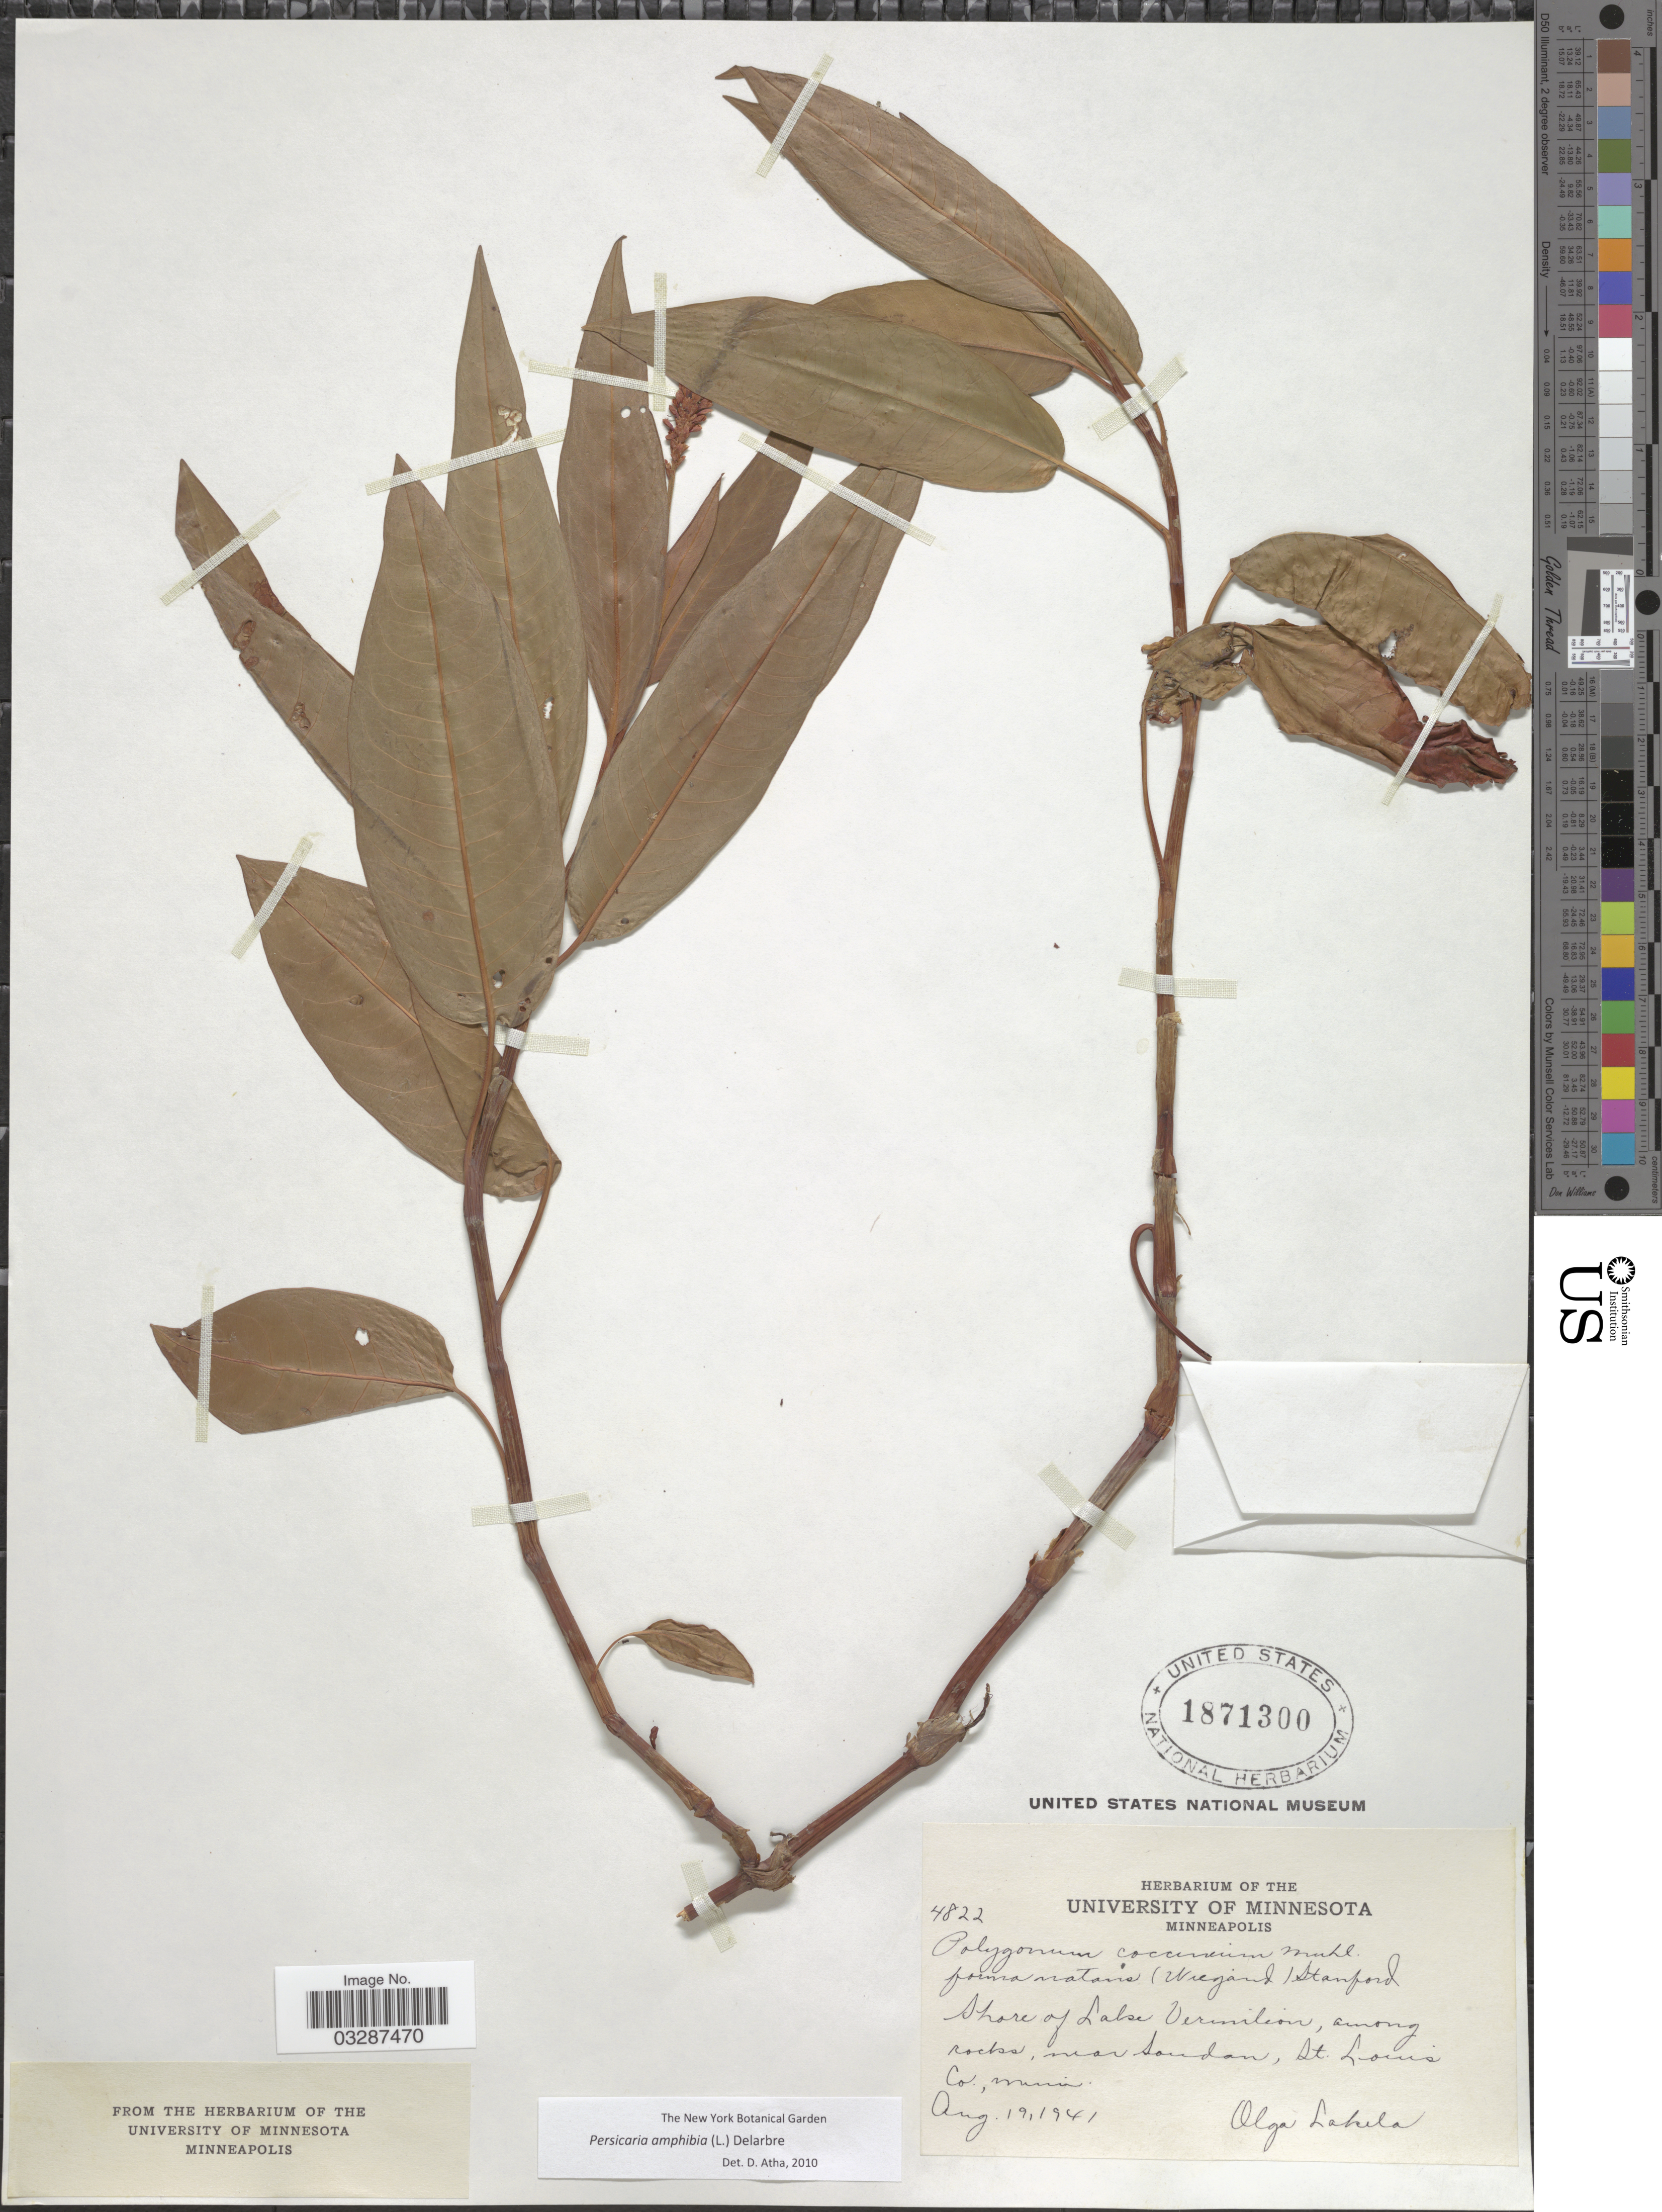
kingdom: Plantae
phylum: Tracheophyta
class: Magnoliopsida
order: Caryophyllales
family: Polygonaceae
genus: Persicaria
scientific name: Persicaria amphibia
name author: (L.) Delarbre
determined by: Atha, D. E.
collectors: O. K. Lakela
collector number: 4822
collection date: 1941-08-19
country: United States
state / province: Minnesota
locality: Shore of Lake Vermilion, among rocks, near Sondan, St. Louis.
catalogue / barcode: US 1871300